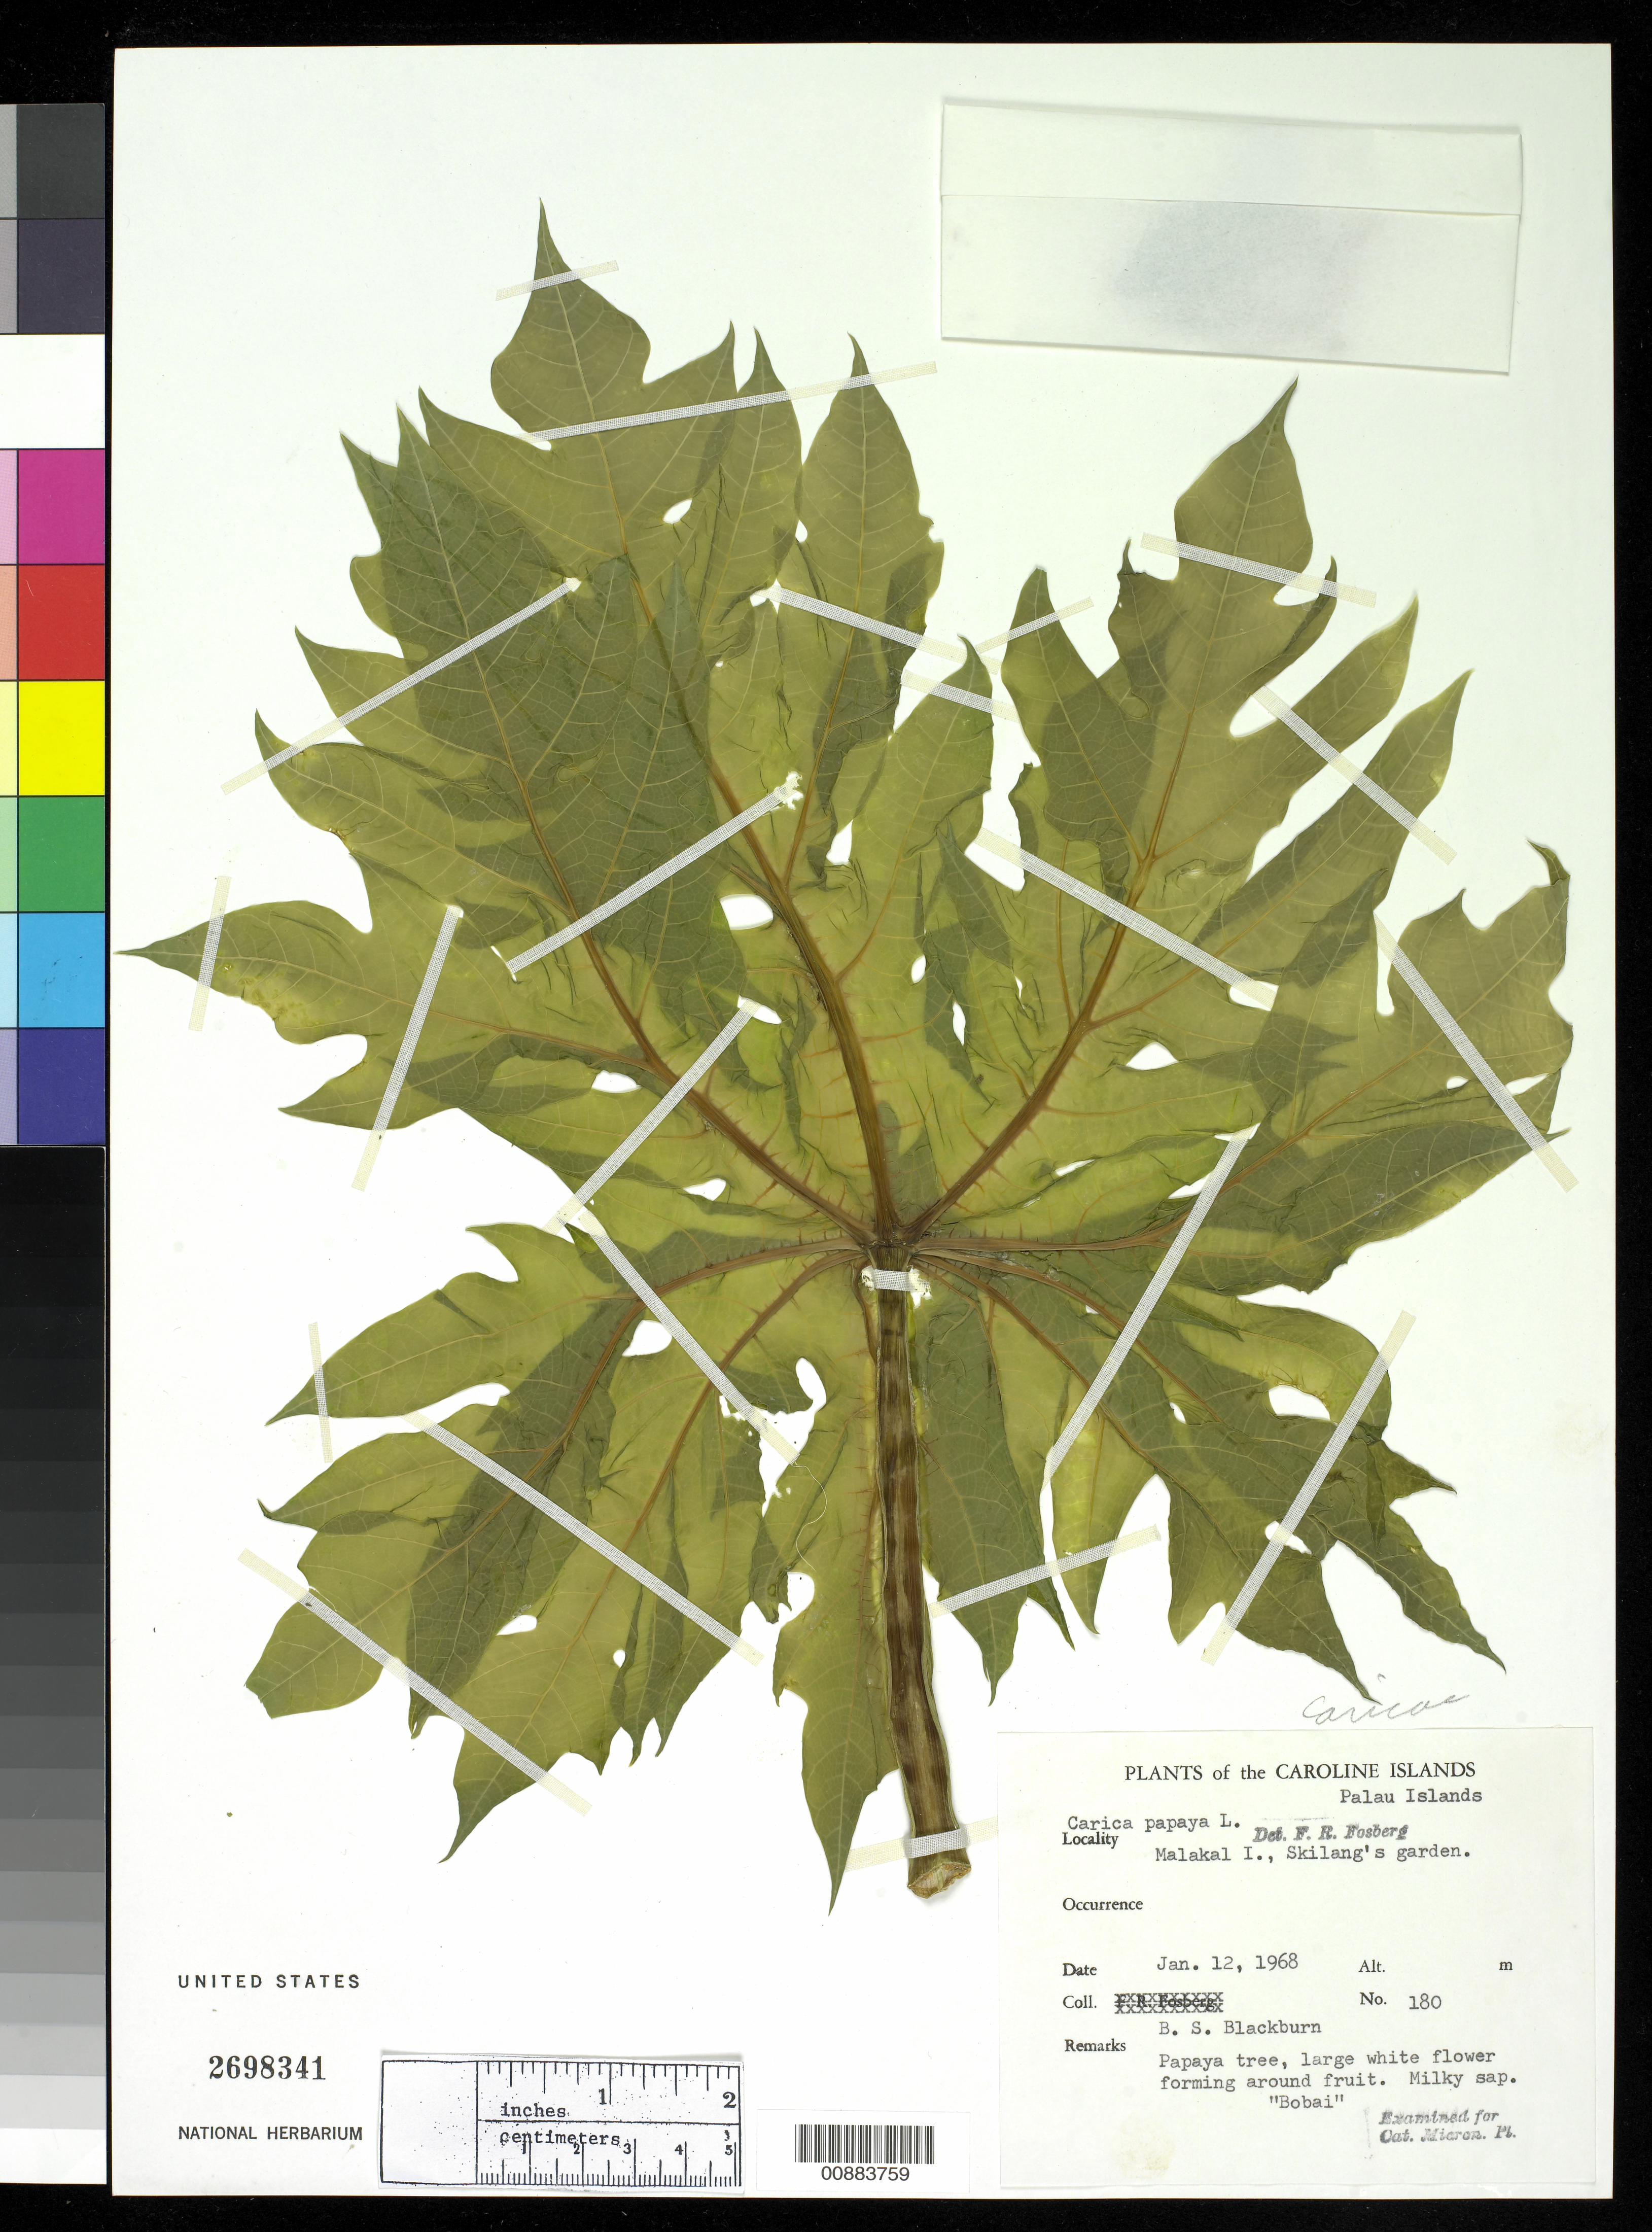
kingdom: Plantae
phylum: Tracheophyta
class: Magnoliopsida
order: Brassicales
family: Caricaceae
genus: Carica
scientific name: Carica papaya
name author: L.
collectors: B. S. Blackburn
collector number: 180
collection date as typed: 12 Jan 1968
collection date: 1968-01-12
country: Palau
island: Ngemelachel (Malakal)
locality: Skilang's garden.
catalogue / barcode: US 2698341